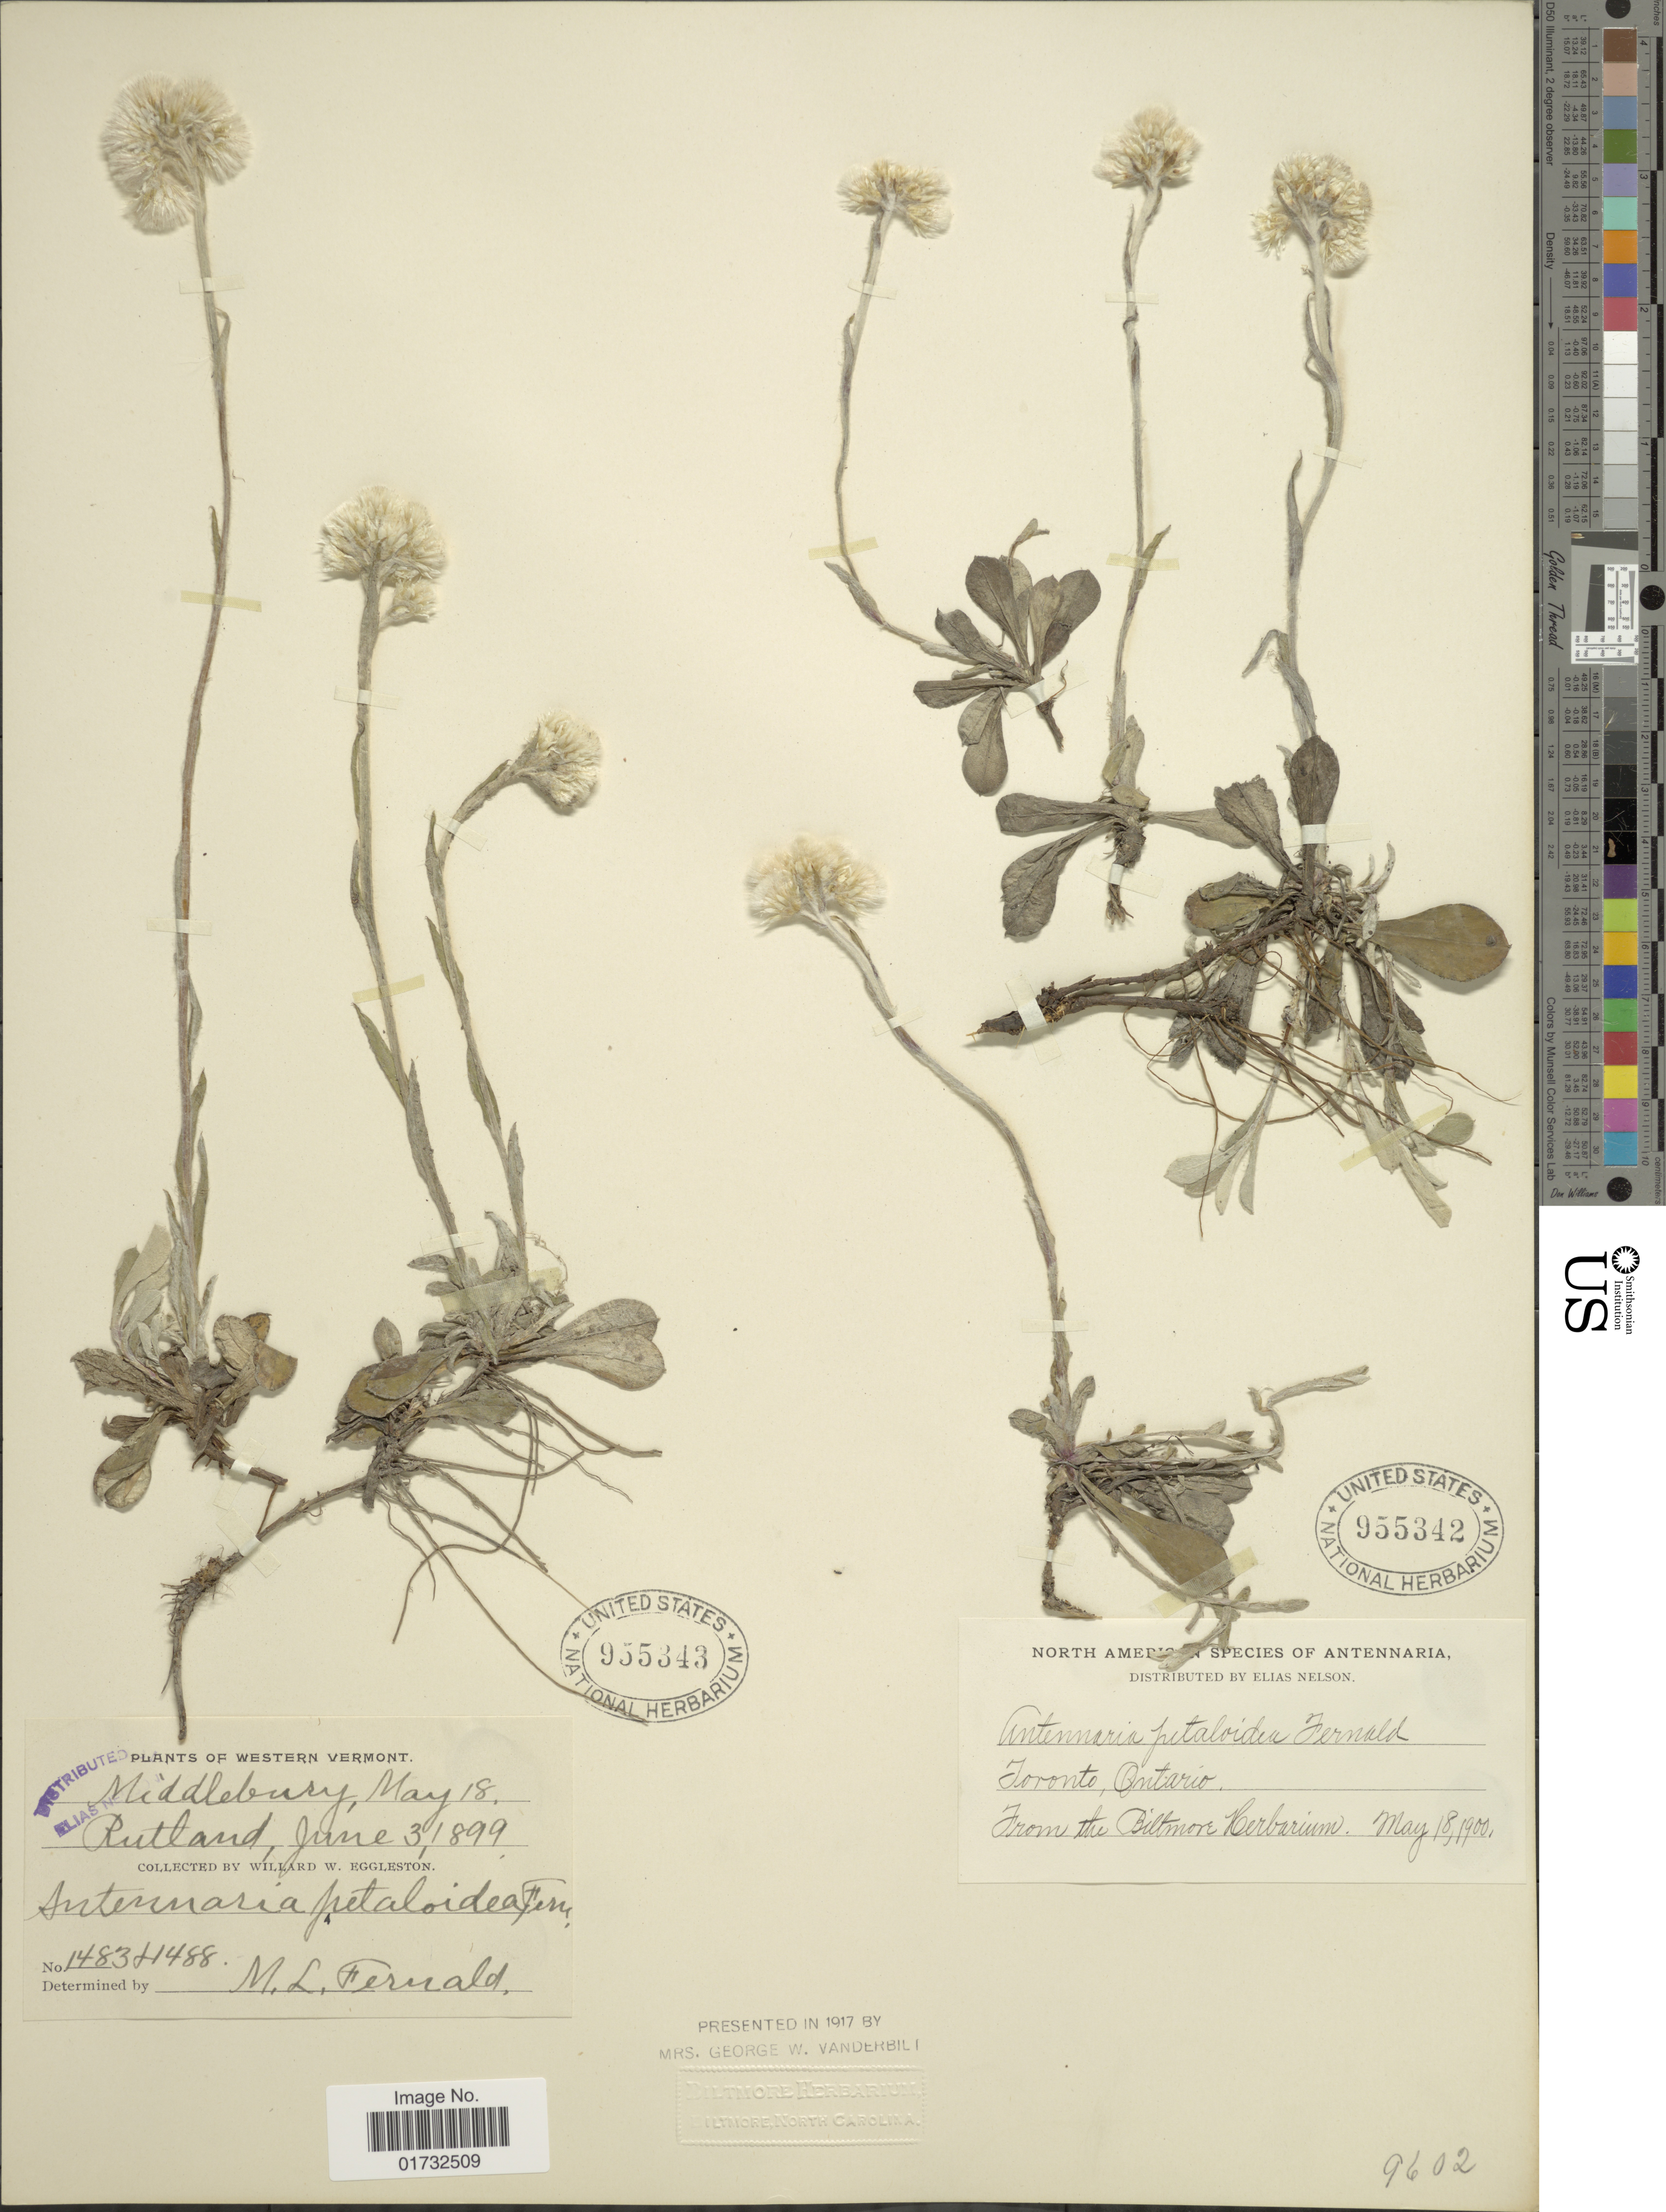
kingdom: Plantae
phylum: Tracheophyta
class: Magnoliopsida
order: Asterales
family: Asteraceae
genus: Antennaria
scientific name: Antennaria petaloidea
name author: (Fernald) Fernald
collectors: ex herb. Biltmore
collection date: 1900-05-18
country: Canada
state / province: Ontario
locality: Toronto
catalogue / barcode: US 955342